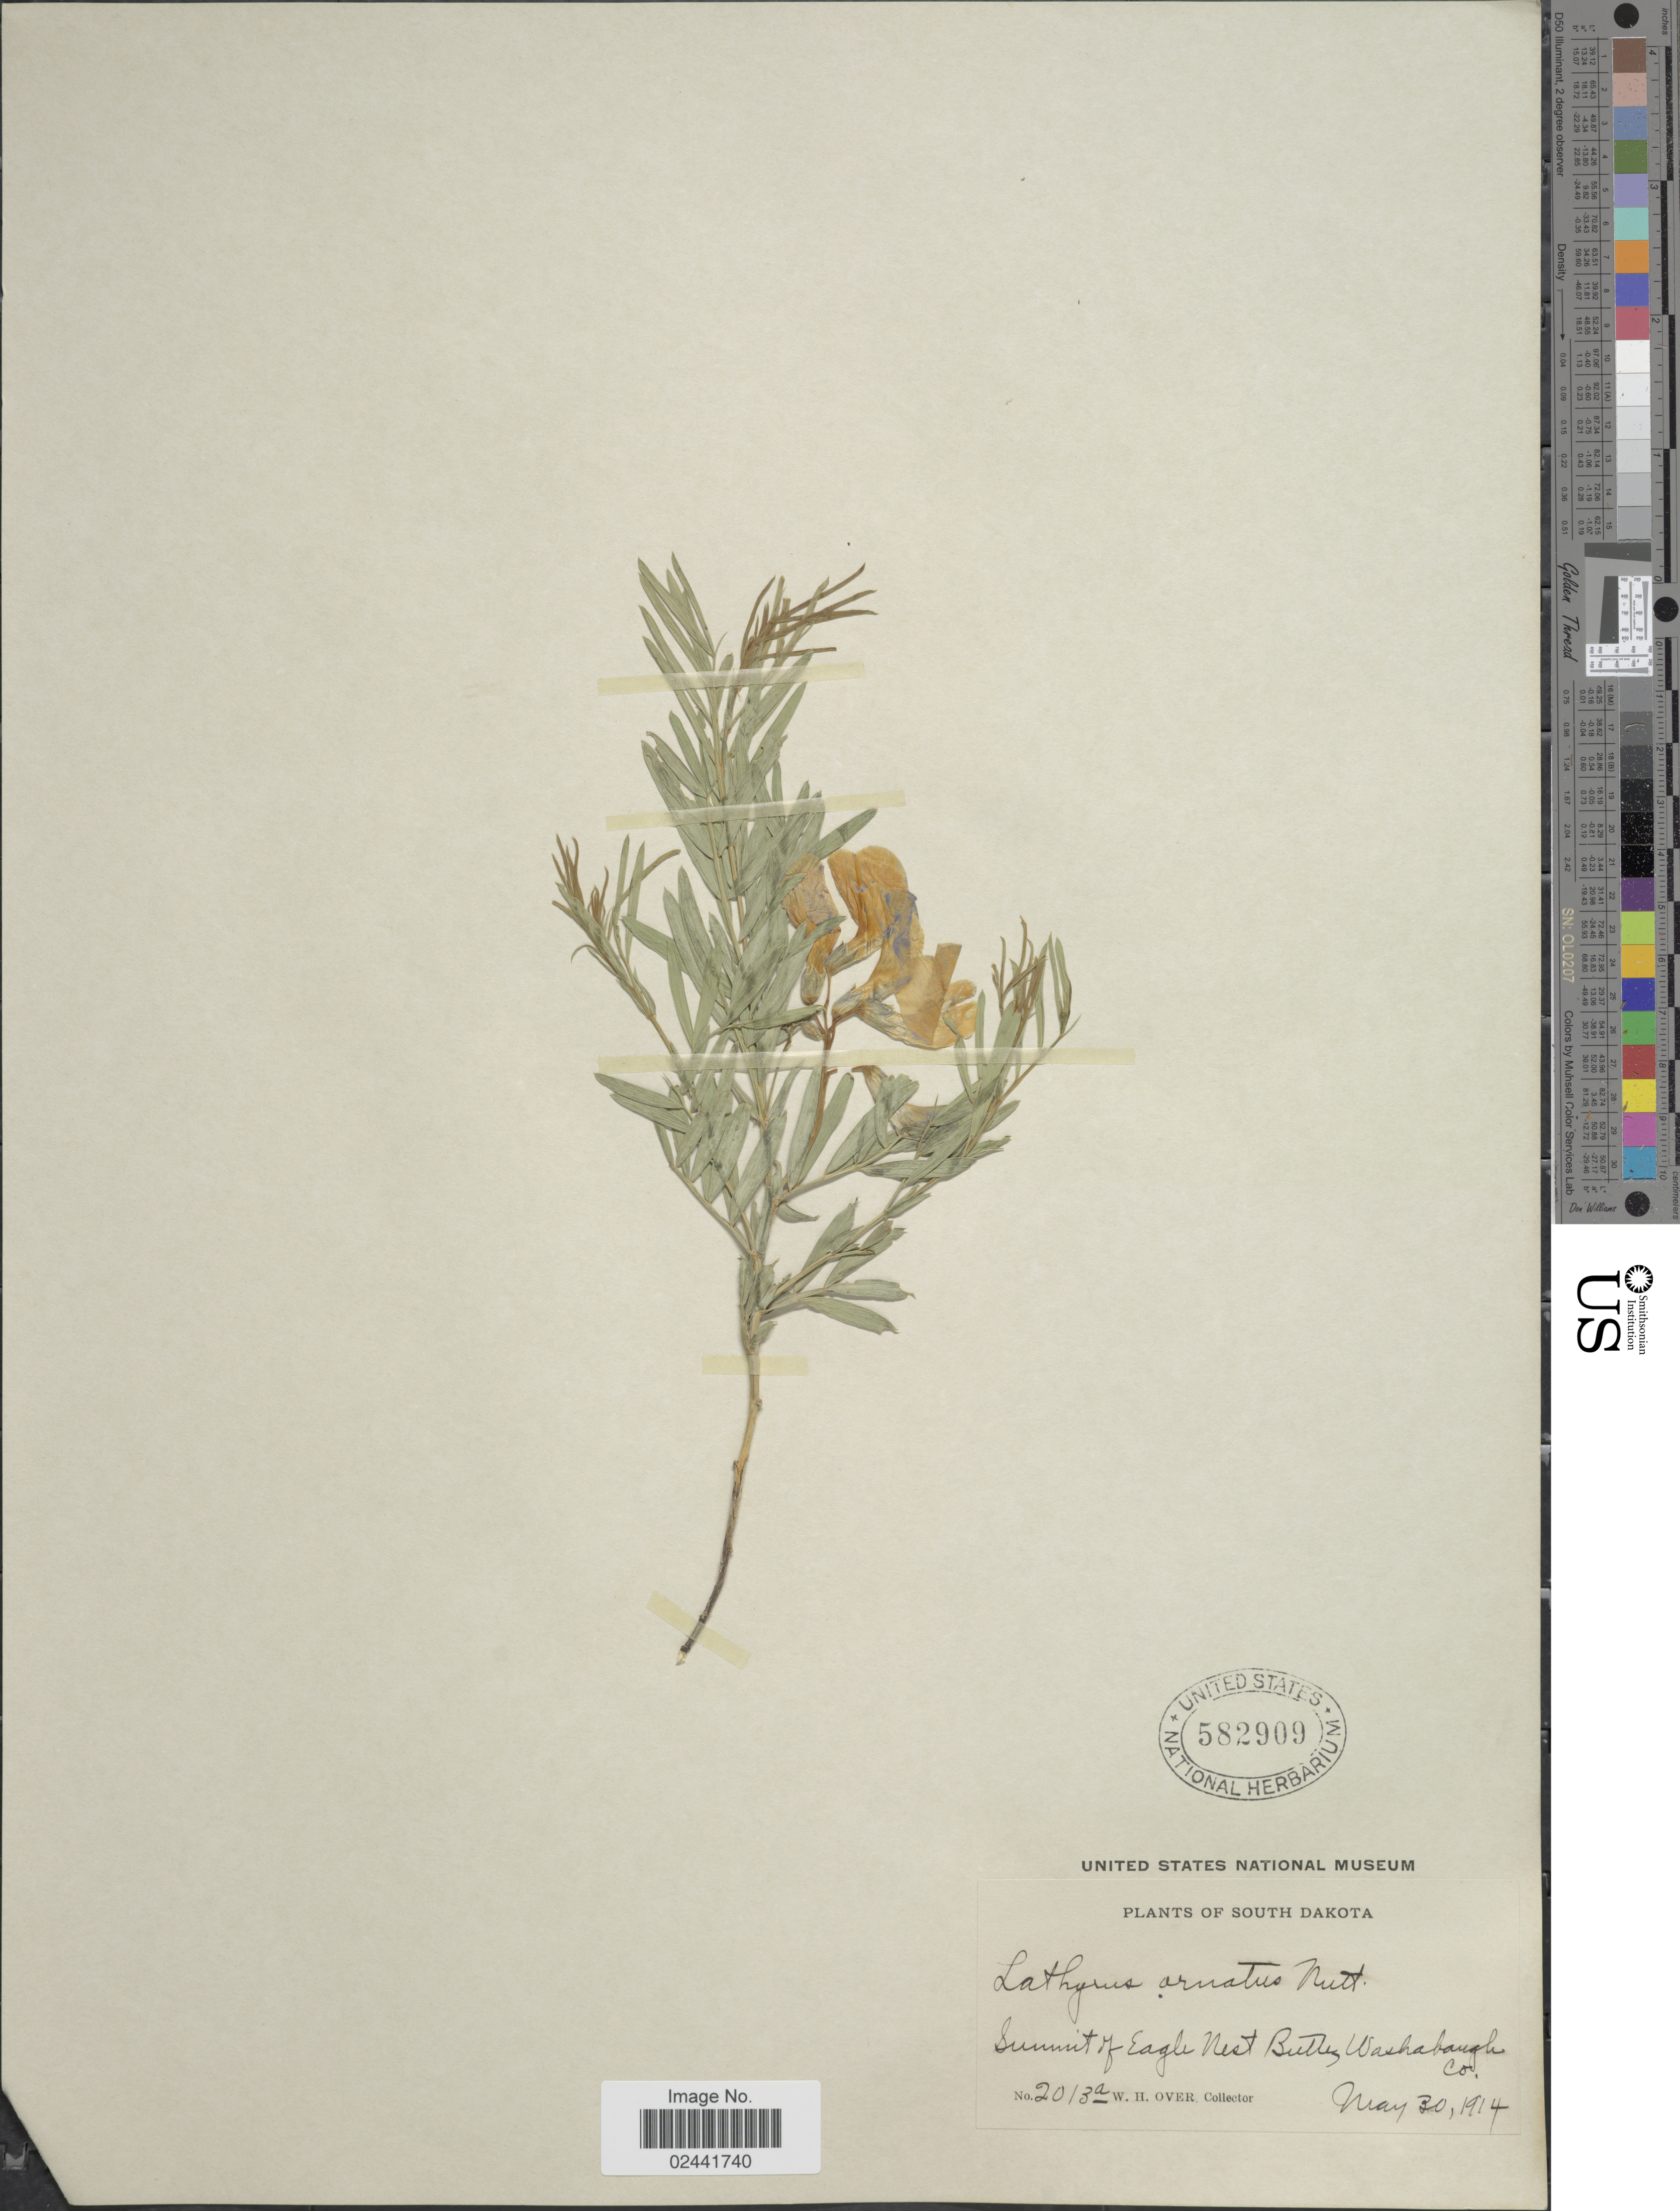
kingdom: Plantae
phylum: Tracheophyta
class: Magnoliopsida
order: Fabales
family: Fabaceae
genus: Lathyrus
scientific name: Lathyrus stipulaceus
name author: (Pursh) Butters & H. St. John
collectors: W. Over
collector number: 2013a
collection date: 1914-05-30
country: United States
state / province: South Dakota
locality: Summit of Eagle Nest Butler, Washabaugh Co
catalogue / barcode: US 582909